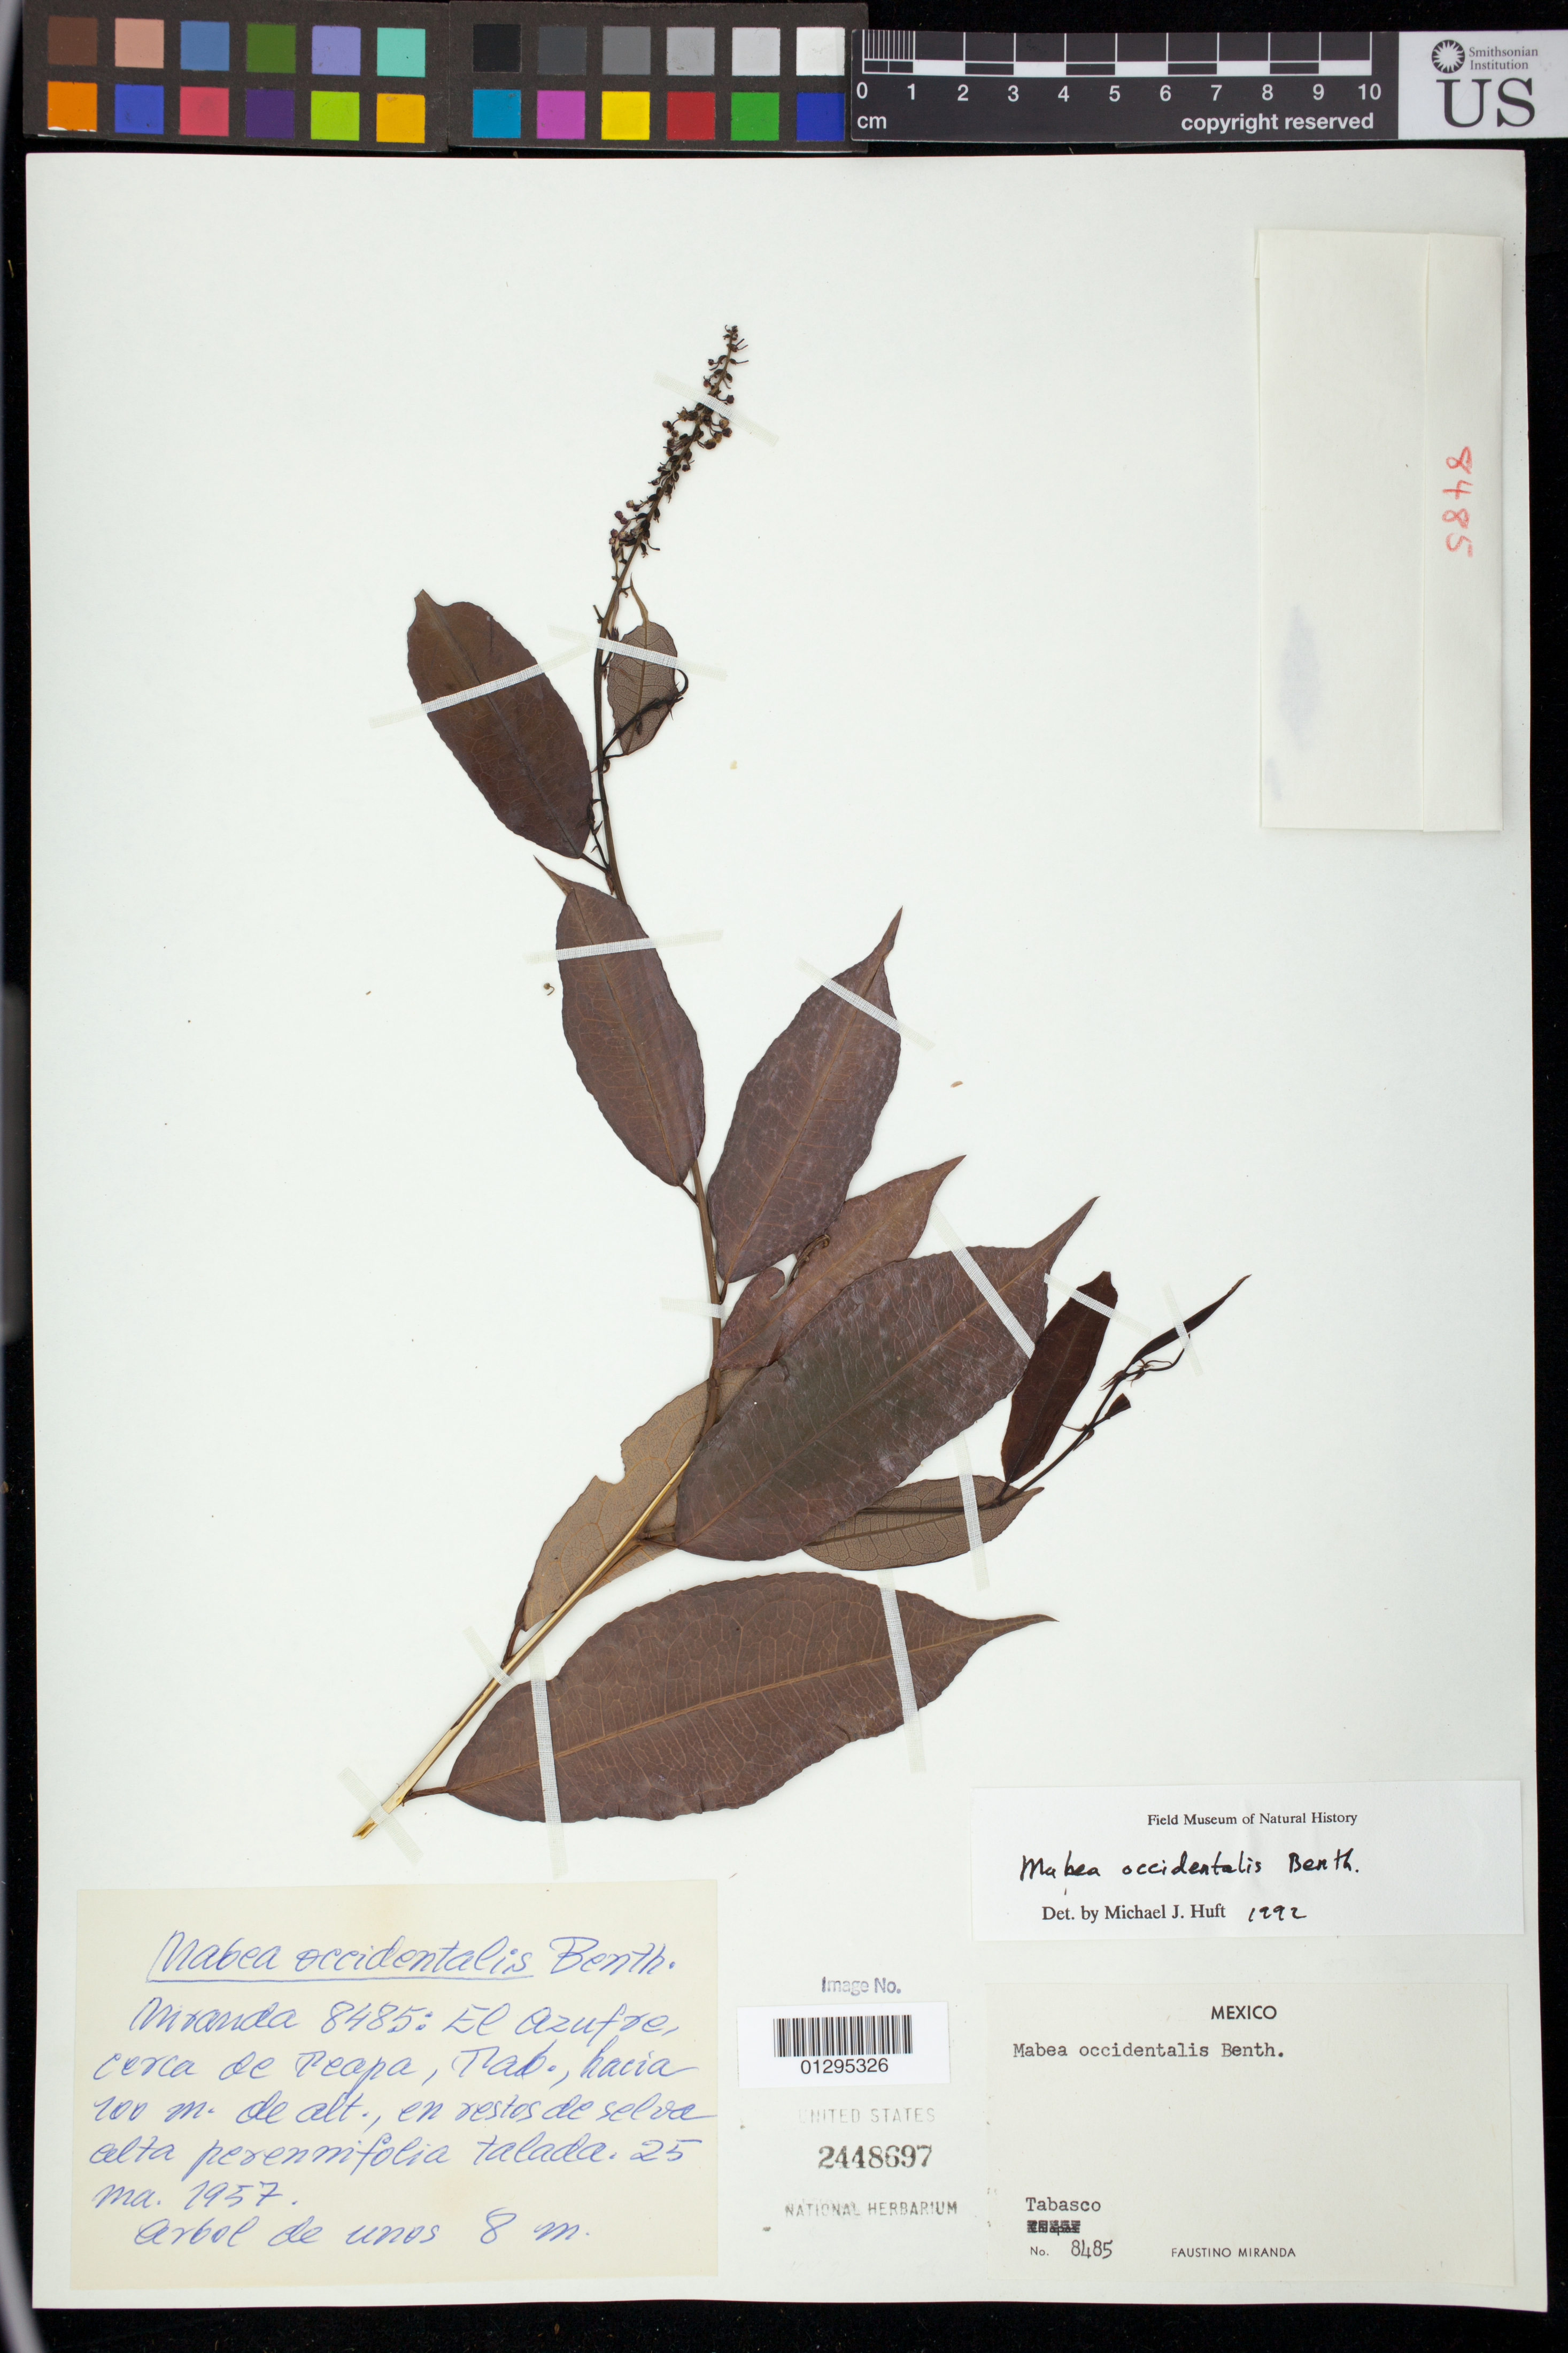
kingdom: Plantae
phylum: Tracheophyta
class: Magnoliopsida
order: Malpighiales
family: Euphorbiaceae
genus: Mabea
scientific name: Mabea occidentalis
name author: Benth.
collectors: F. Miranda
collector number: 8485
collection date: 1957-03-25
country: Mexico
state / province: Tabasco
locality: El Azufre, cerca de Teapa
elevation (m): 100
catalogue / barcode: US 2448697